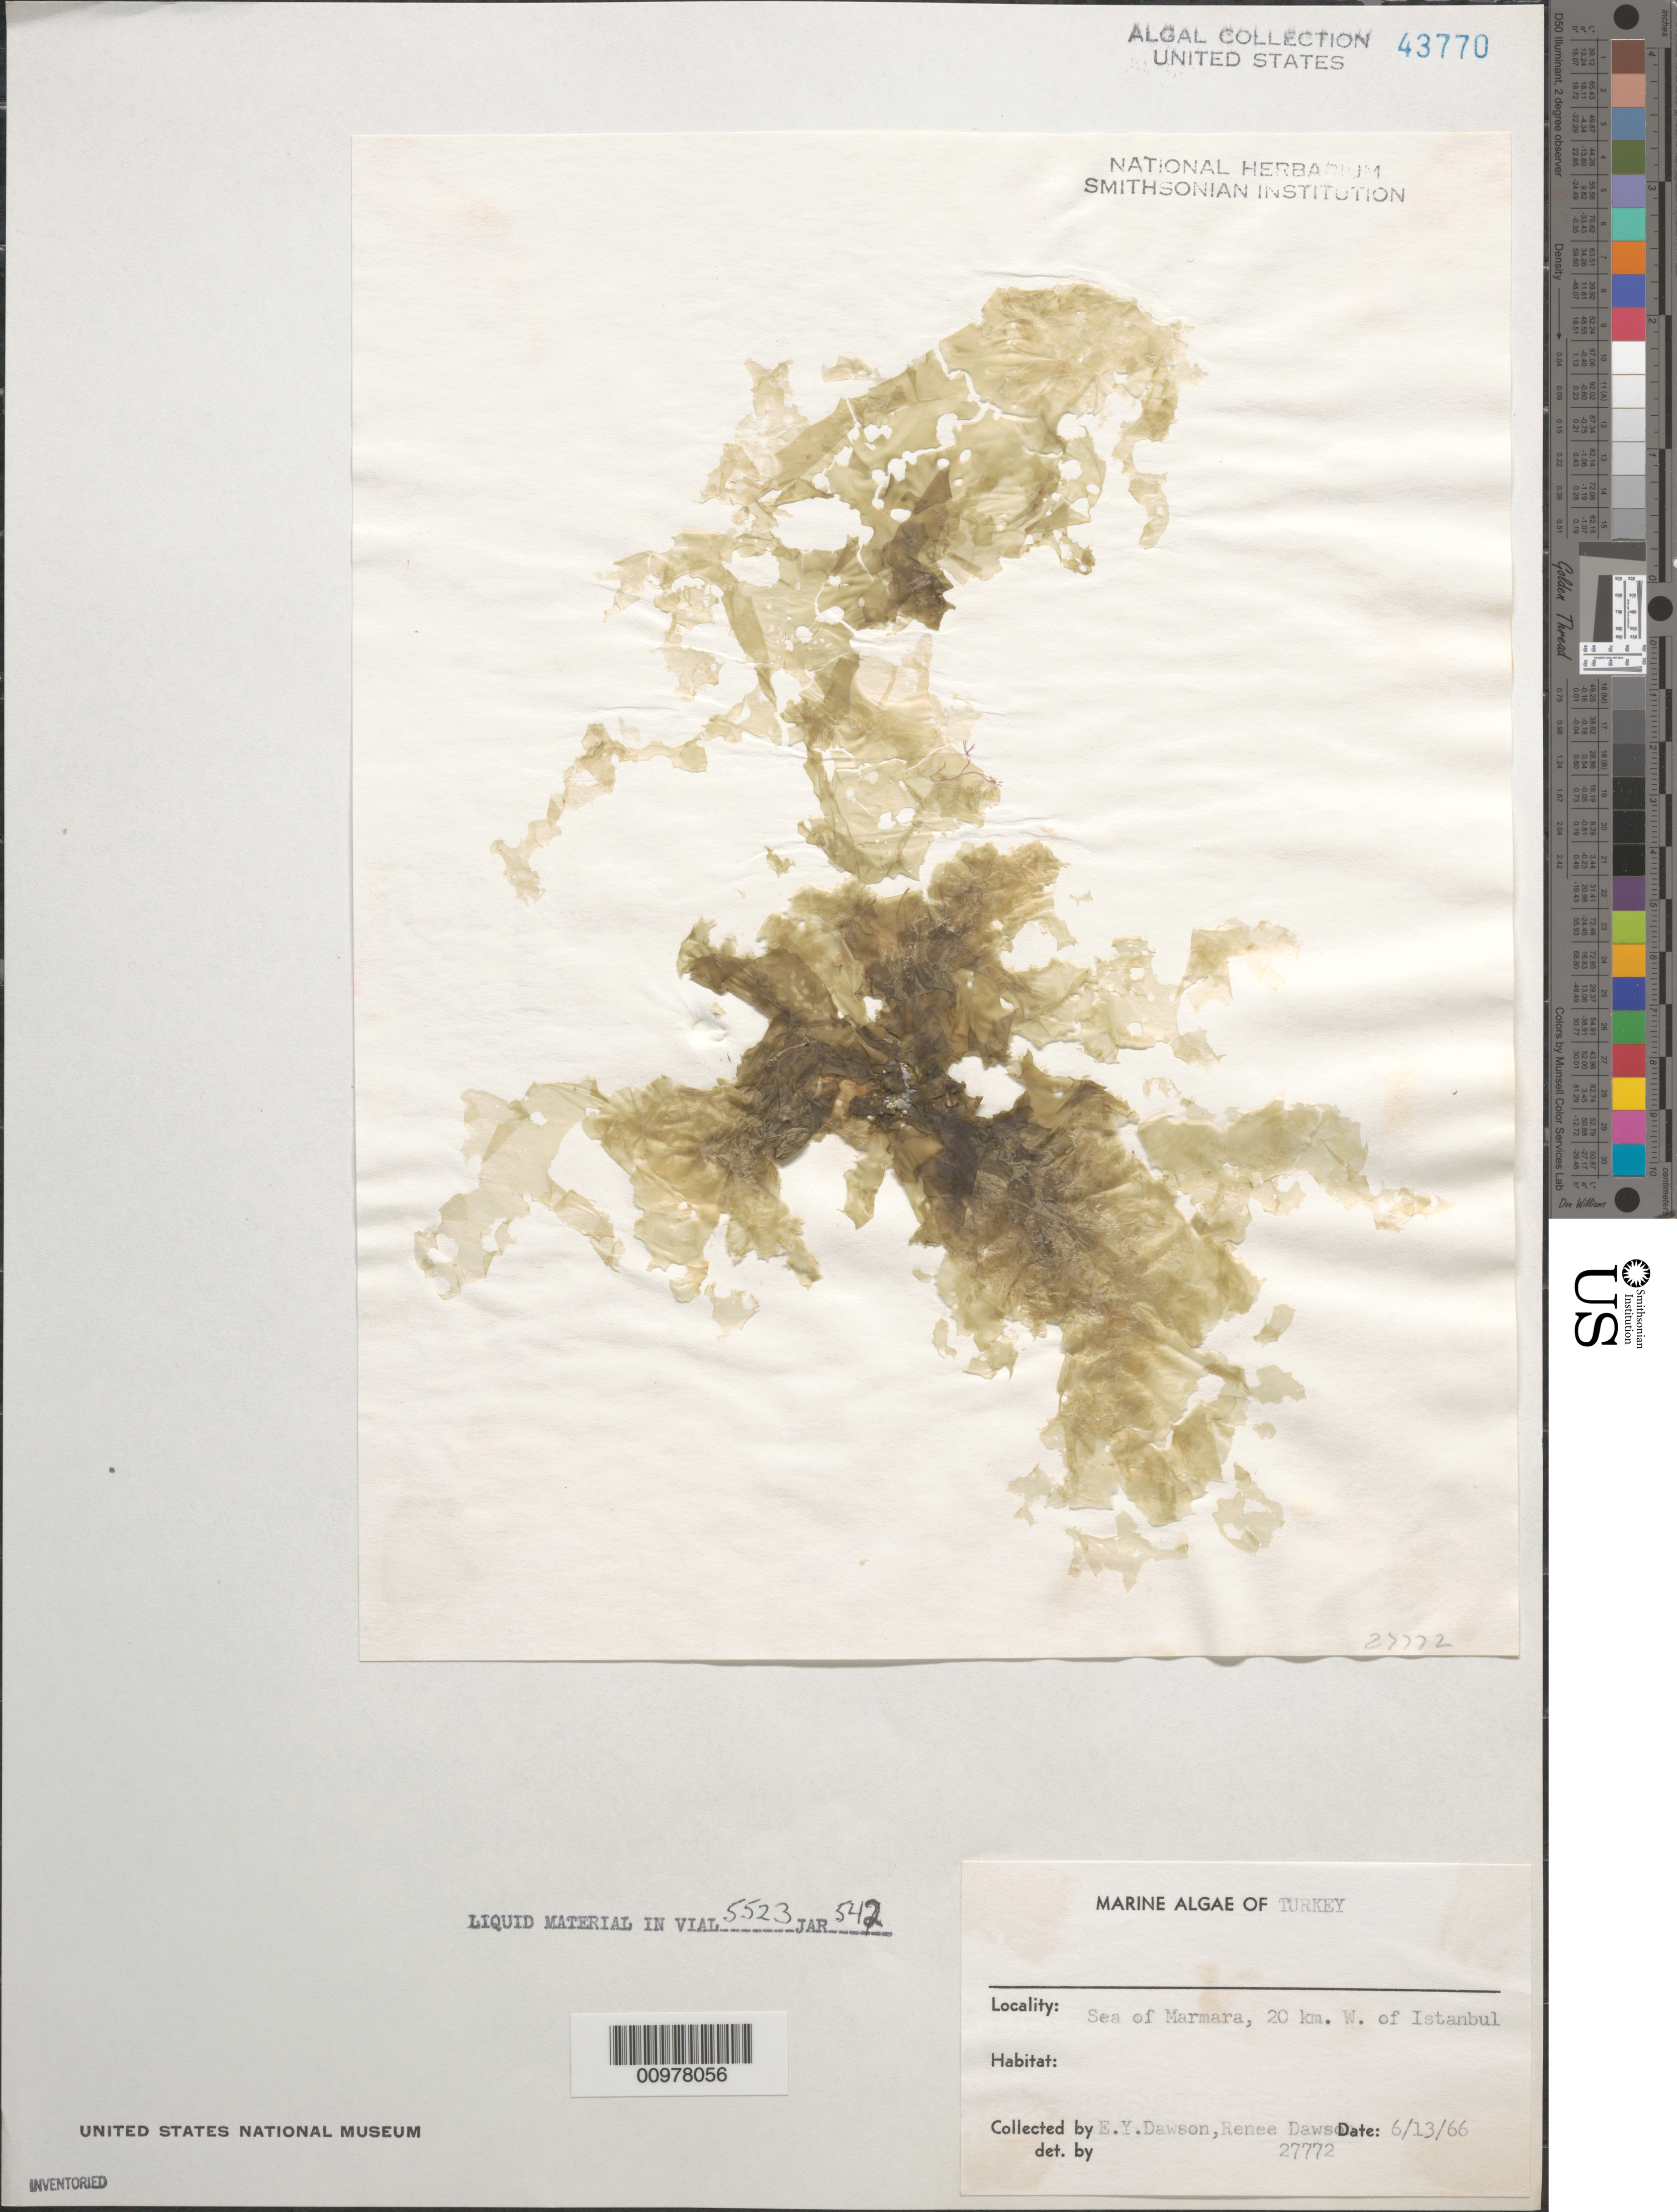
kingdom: Plantae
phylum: Chlorophyta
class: Ulvophyceae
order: Ulvales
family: Ulvaceae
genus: Ulva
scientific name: Ulva sp.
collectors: E. Y. Dawson & R. Dawson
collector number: EYD 27772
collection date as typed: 13 Jun 1966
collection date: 1966-06-13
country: Turkey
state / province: Istanbul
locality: Sea of Marmara, 20 km west of Istanbul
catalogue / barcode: US 43770